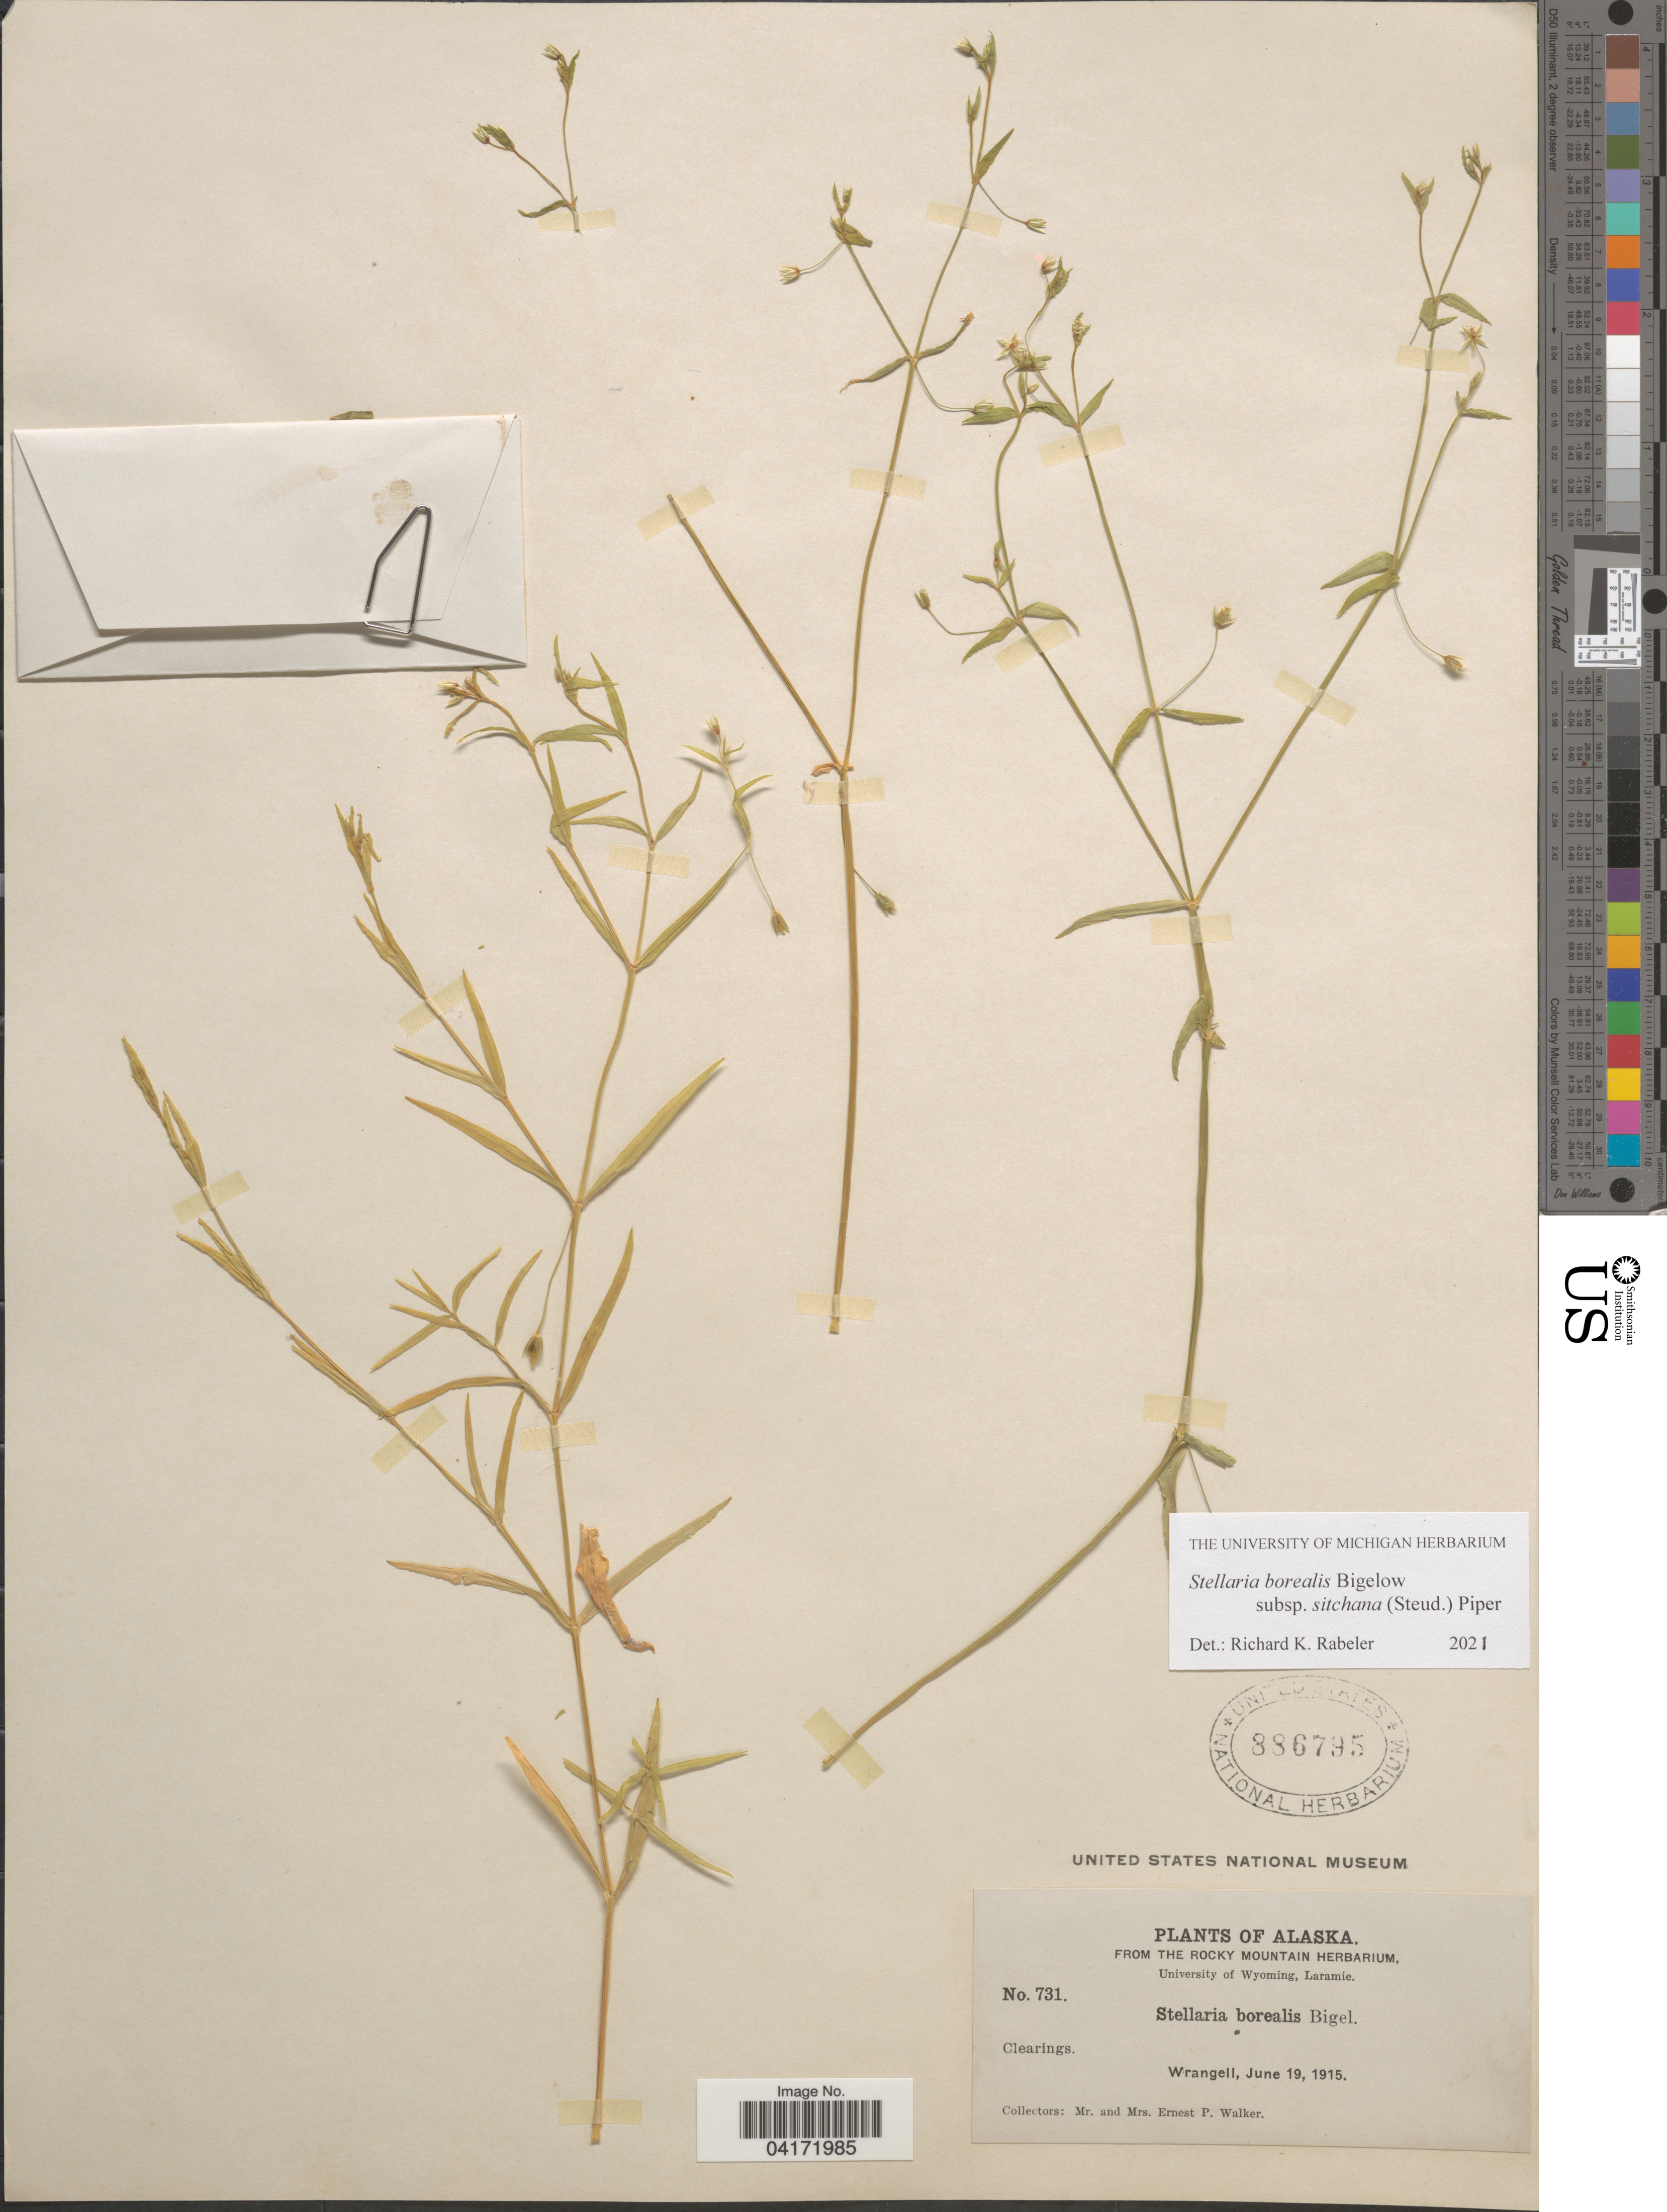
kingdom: Plantae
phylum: Tracheophyta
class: Magnoliopsida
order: Caryophyllales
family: Caryophyllaceae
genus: Stellaria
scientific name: Stellaria borealis subsp. sitchana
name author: (Steud.) Piper & Beattie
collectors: E. P. Walker & E. Walker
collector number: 731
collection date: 1915-06-19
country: United States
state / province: Alaska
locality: Clearings. Wrangell.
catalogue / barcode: US 886795